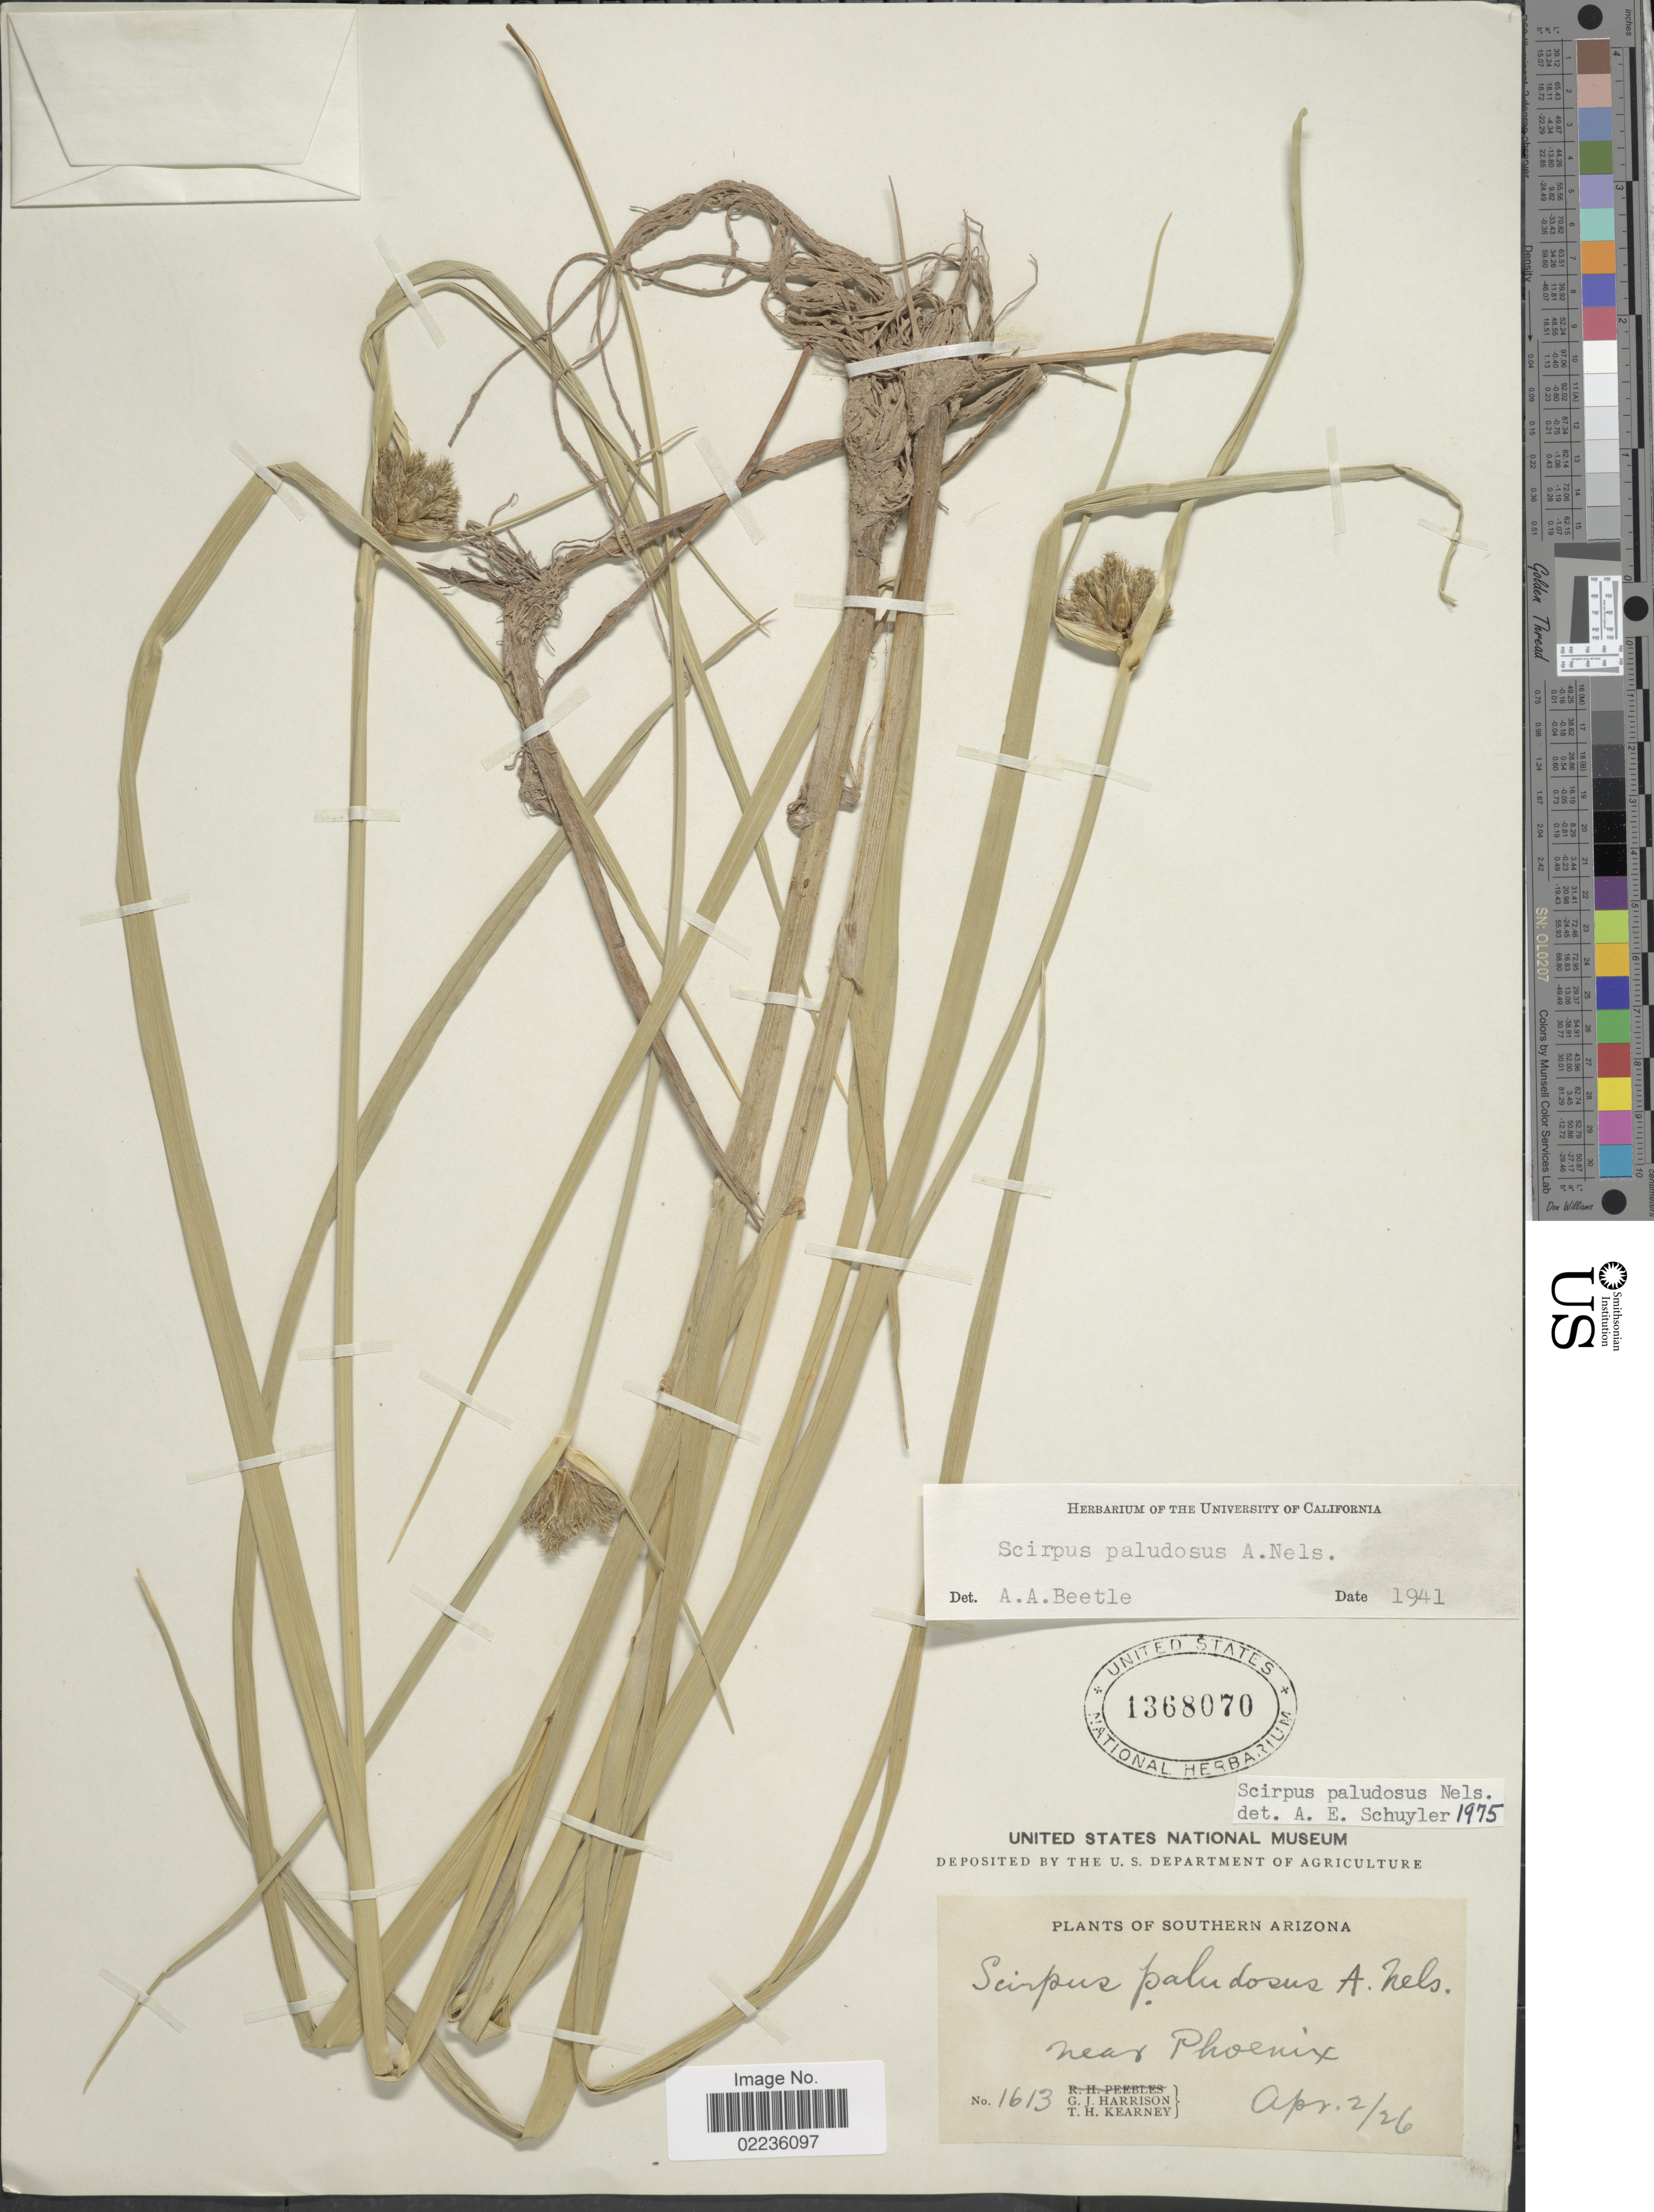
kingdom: Plantae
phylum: Tracheophyta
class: Liliopsida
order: Poales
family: Cyperaceae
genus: Bolboschoenus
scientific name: Bolboschoenus maritimus subsp. paludosus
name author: (A. Nelson) T. Koyama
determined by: Strong, M. T., (US), Smithsonian Institution - National Museum of Natural History (UNITED STATES)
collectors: G. J. Harrison & T. H. Kearney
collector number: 1613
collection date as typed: Transcribed d/m/y: 2/4/26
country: United States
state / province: Arizona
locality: Southern Arizona. Near Phoenix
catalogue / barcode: US 1368070